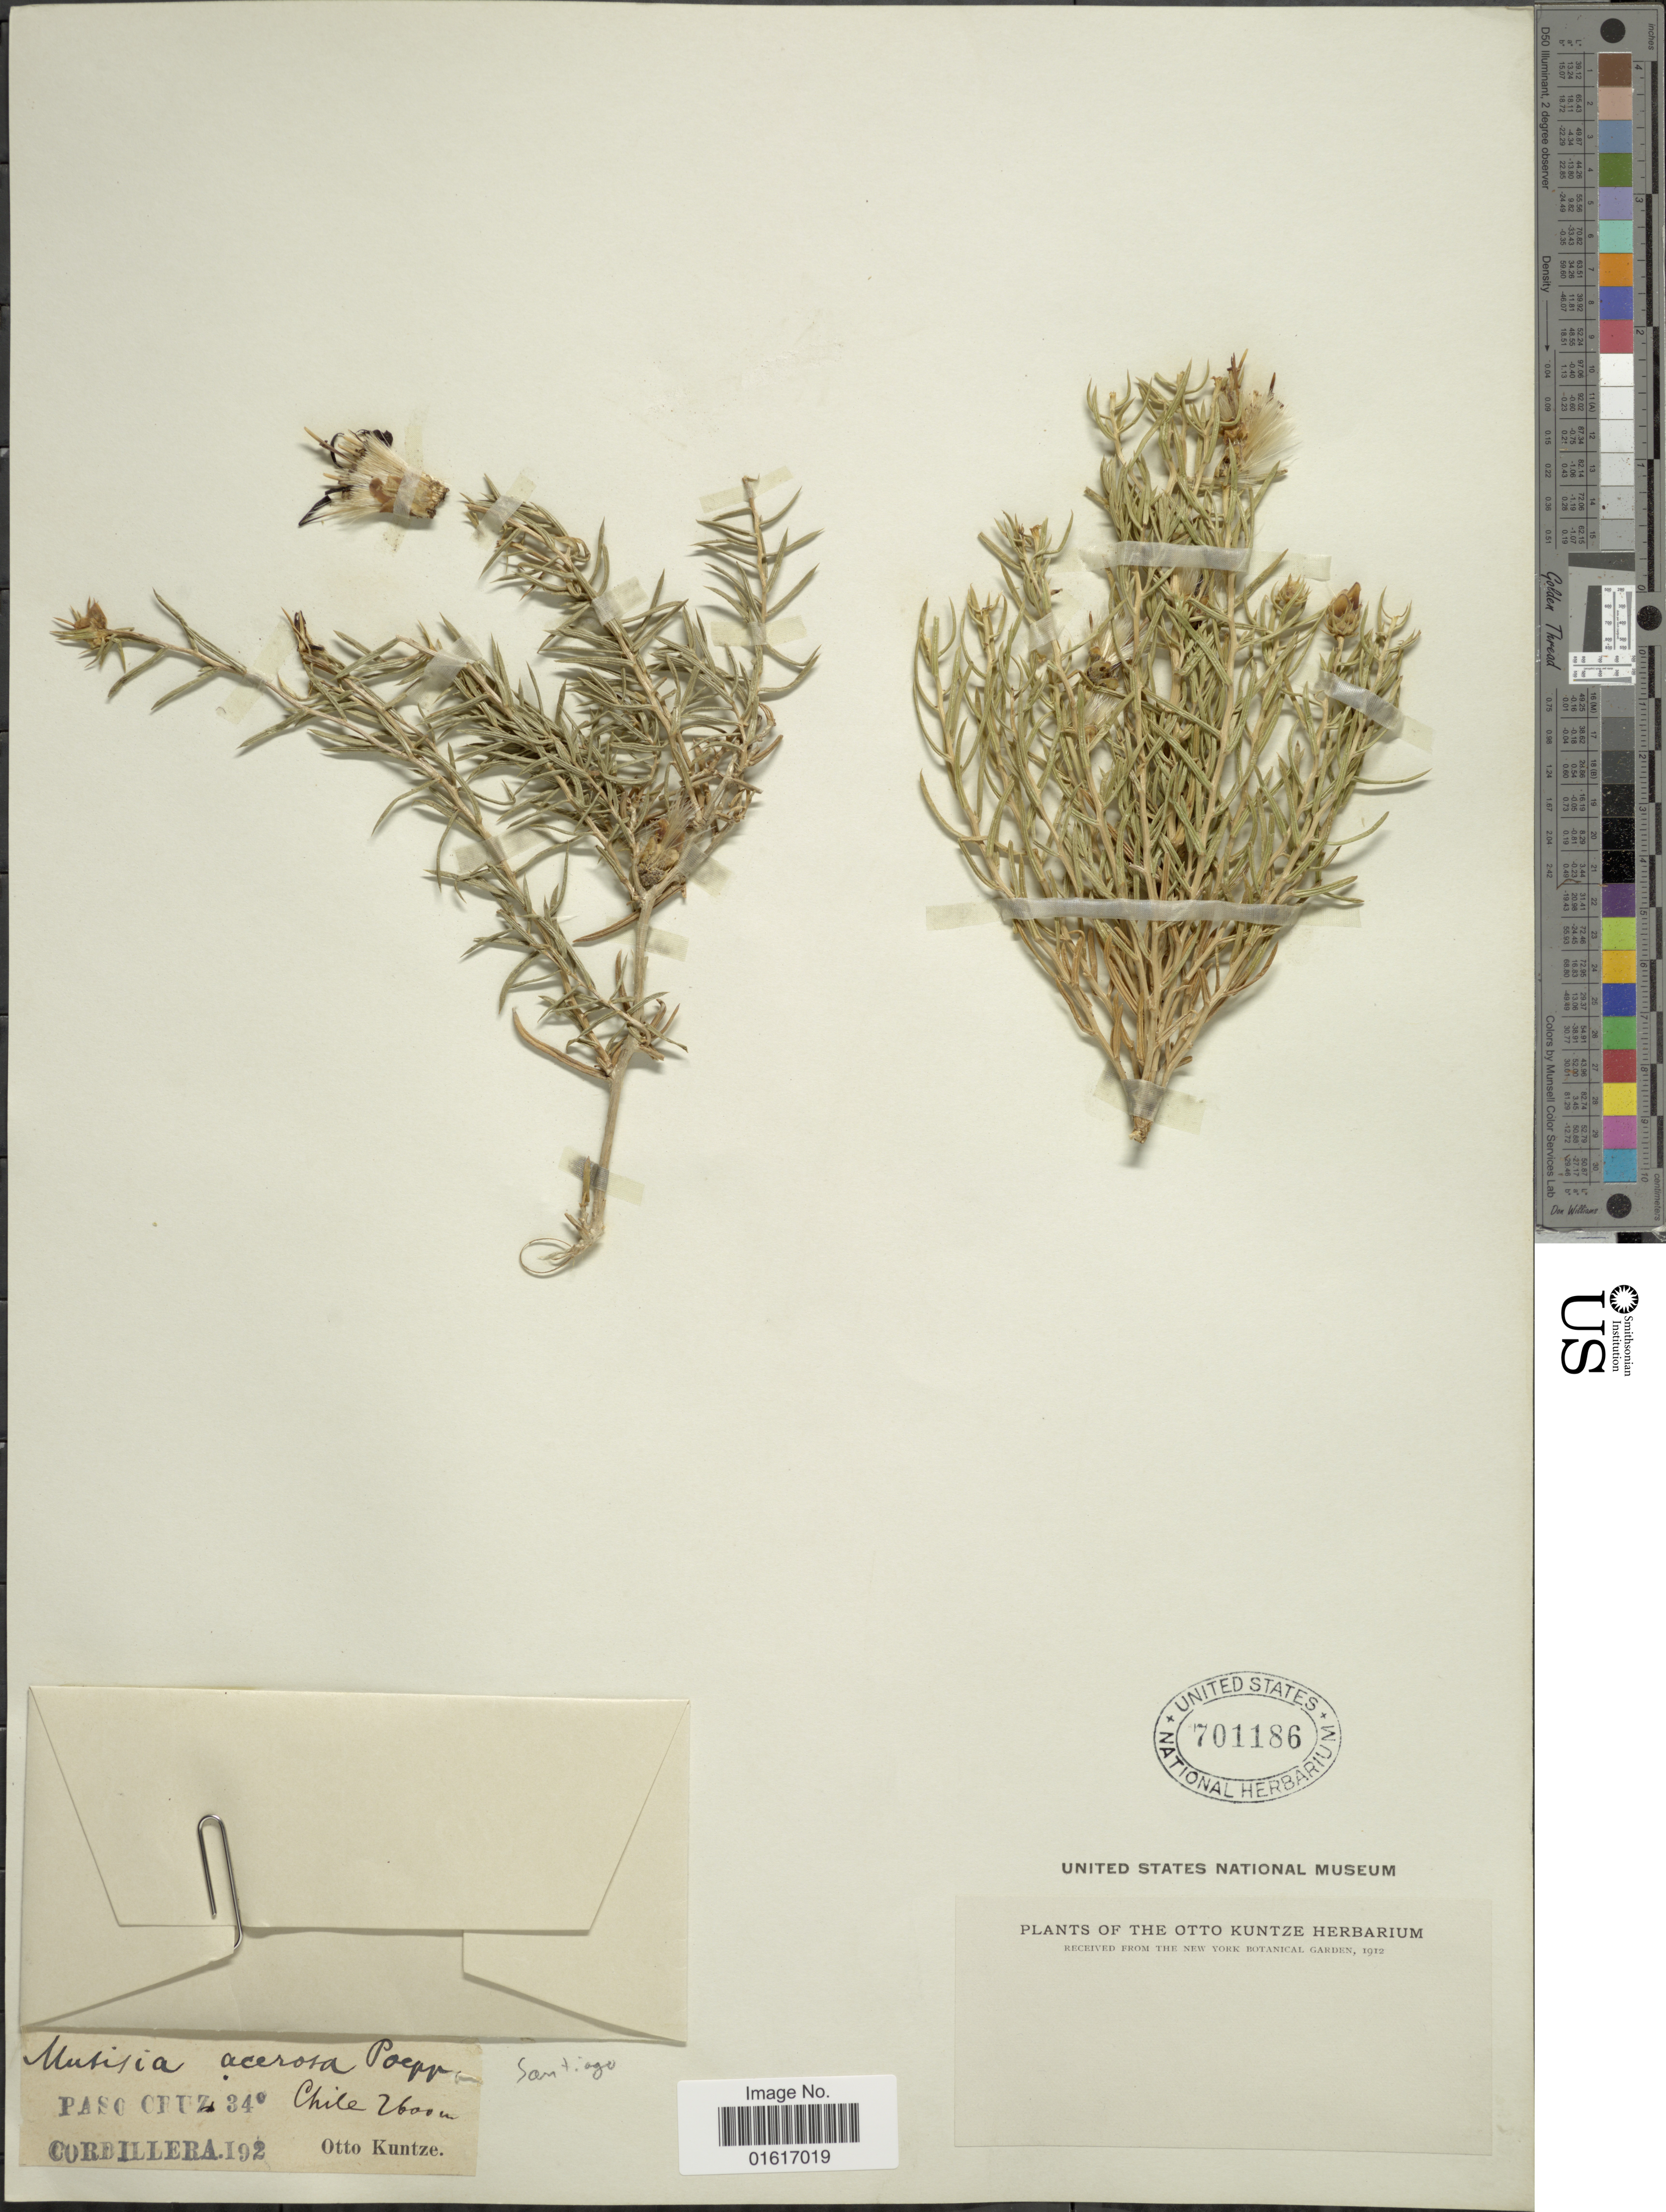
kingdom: Plantae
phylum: Tracheophyta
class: Magnoliopsida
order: Asterales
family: Asteraceae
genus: Mutisia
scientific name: Mutisia acerosa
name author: Poepp. ex Less.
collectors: C.E.O. Kuntze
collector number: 192?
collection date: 1912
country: Chile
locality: Paso Cruz, Cordillera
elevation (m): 2600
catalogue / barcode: US 701186